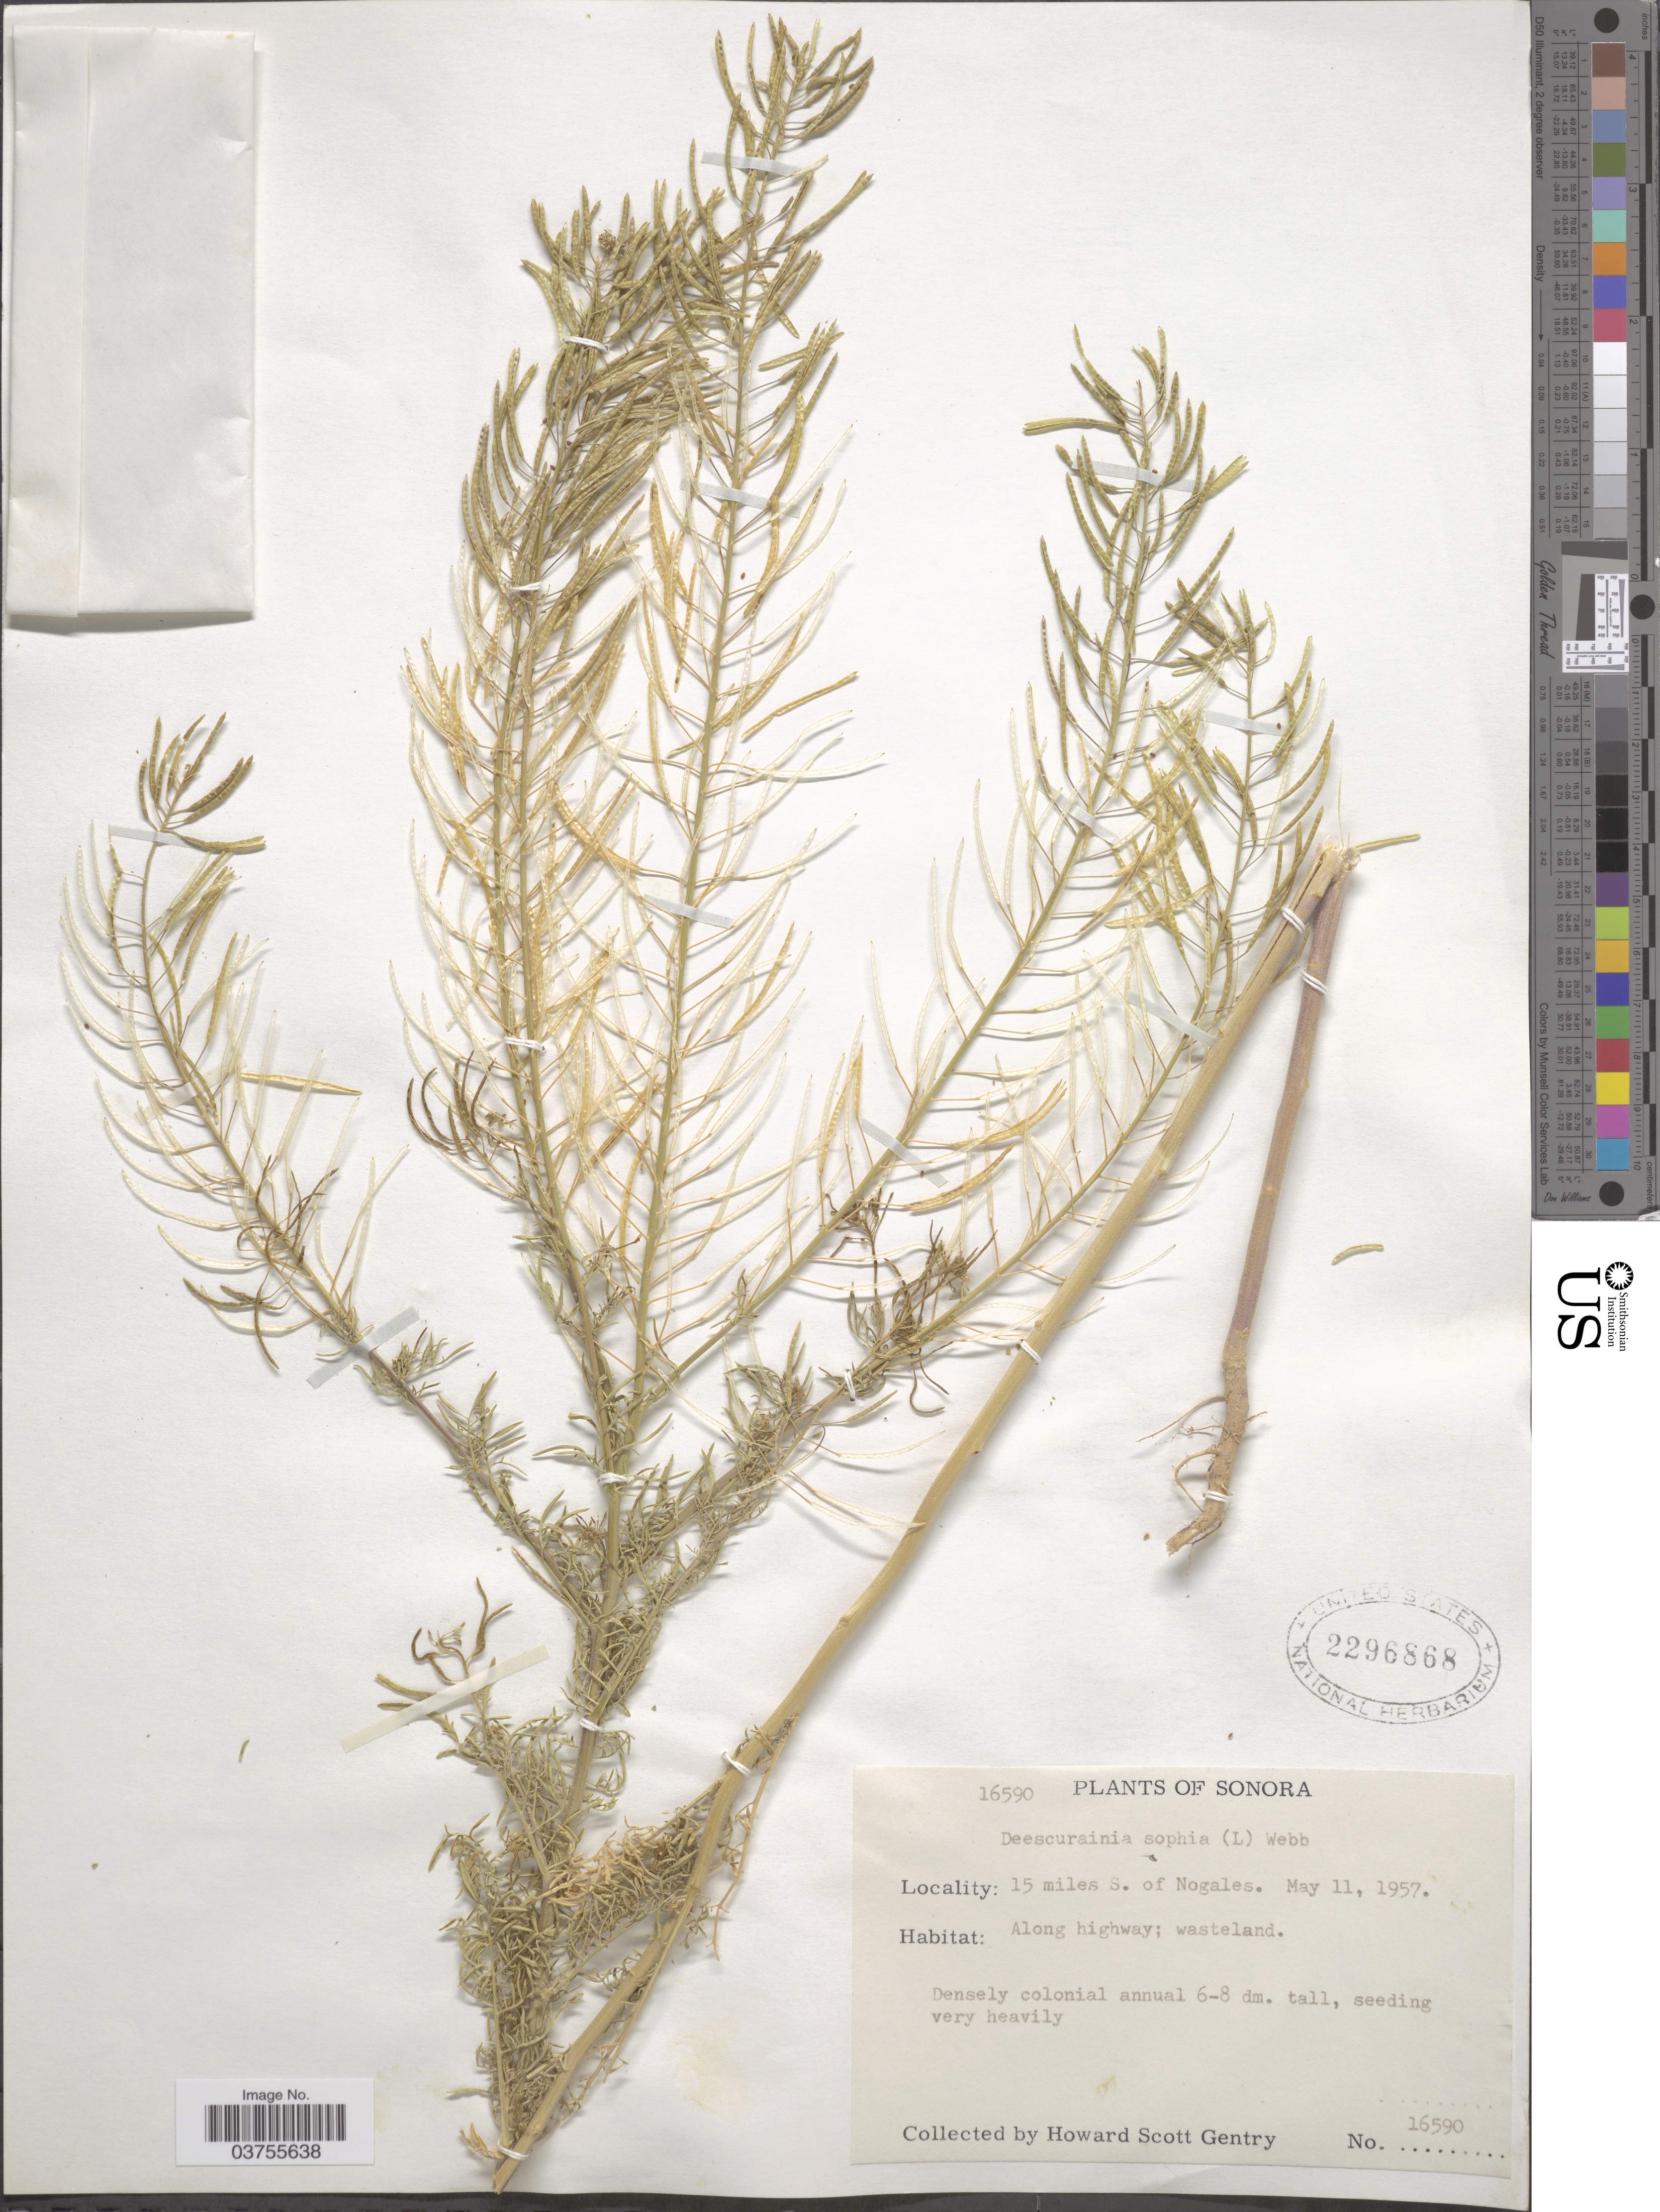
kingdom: Plantae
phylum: Tracheophyta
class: Magnoliopsida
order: Brassicales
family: Brassicaceae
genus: Descurainia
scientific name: Descurainia sophia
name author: (L.) Webb ex Prantl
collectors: H. S. Gentry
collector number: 16590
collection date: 1957-05-11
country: Mexico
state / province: Sonora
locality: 15 miles S. of Nogales.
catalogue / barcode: US 2296868